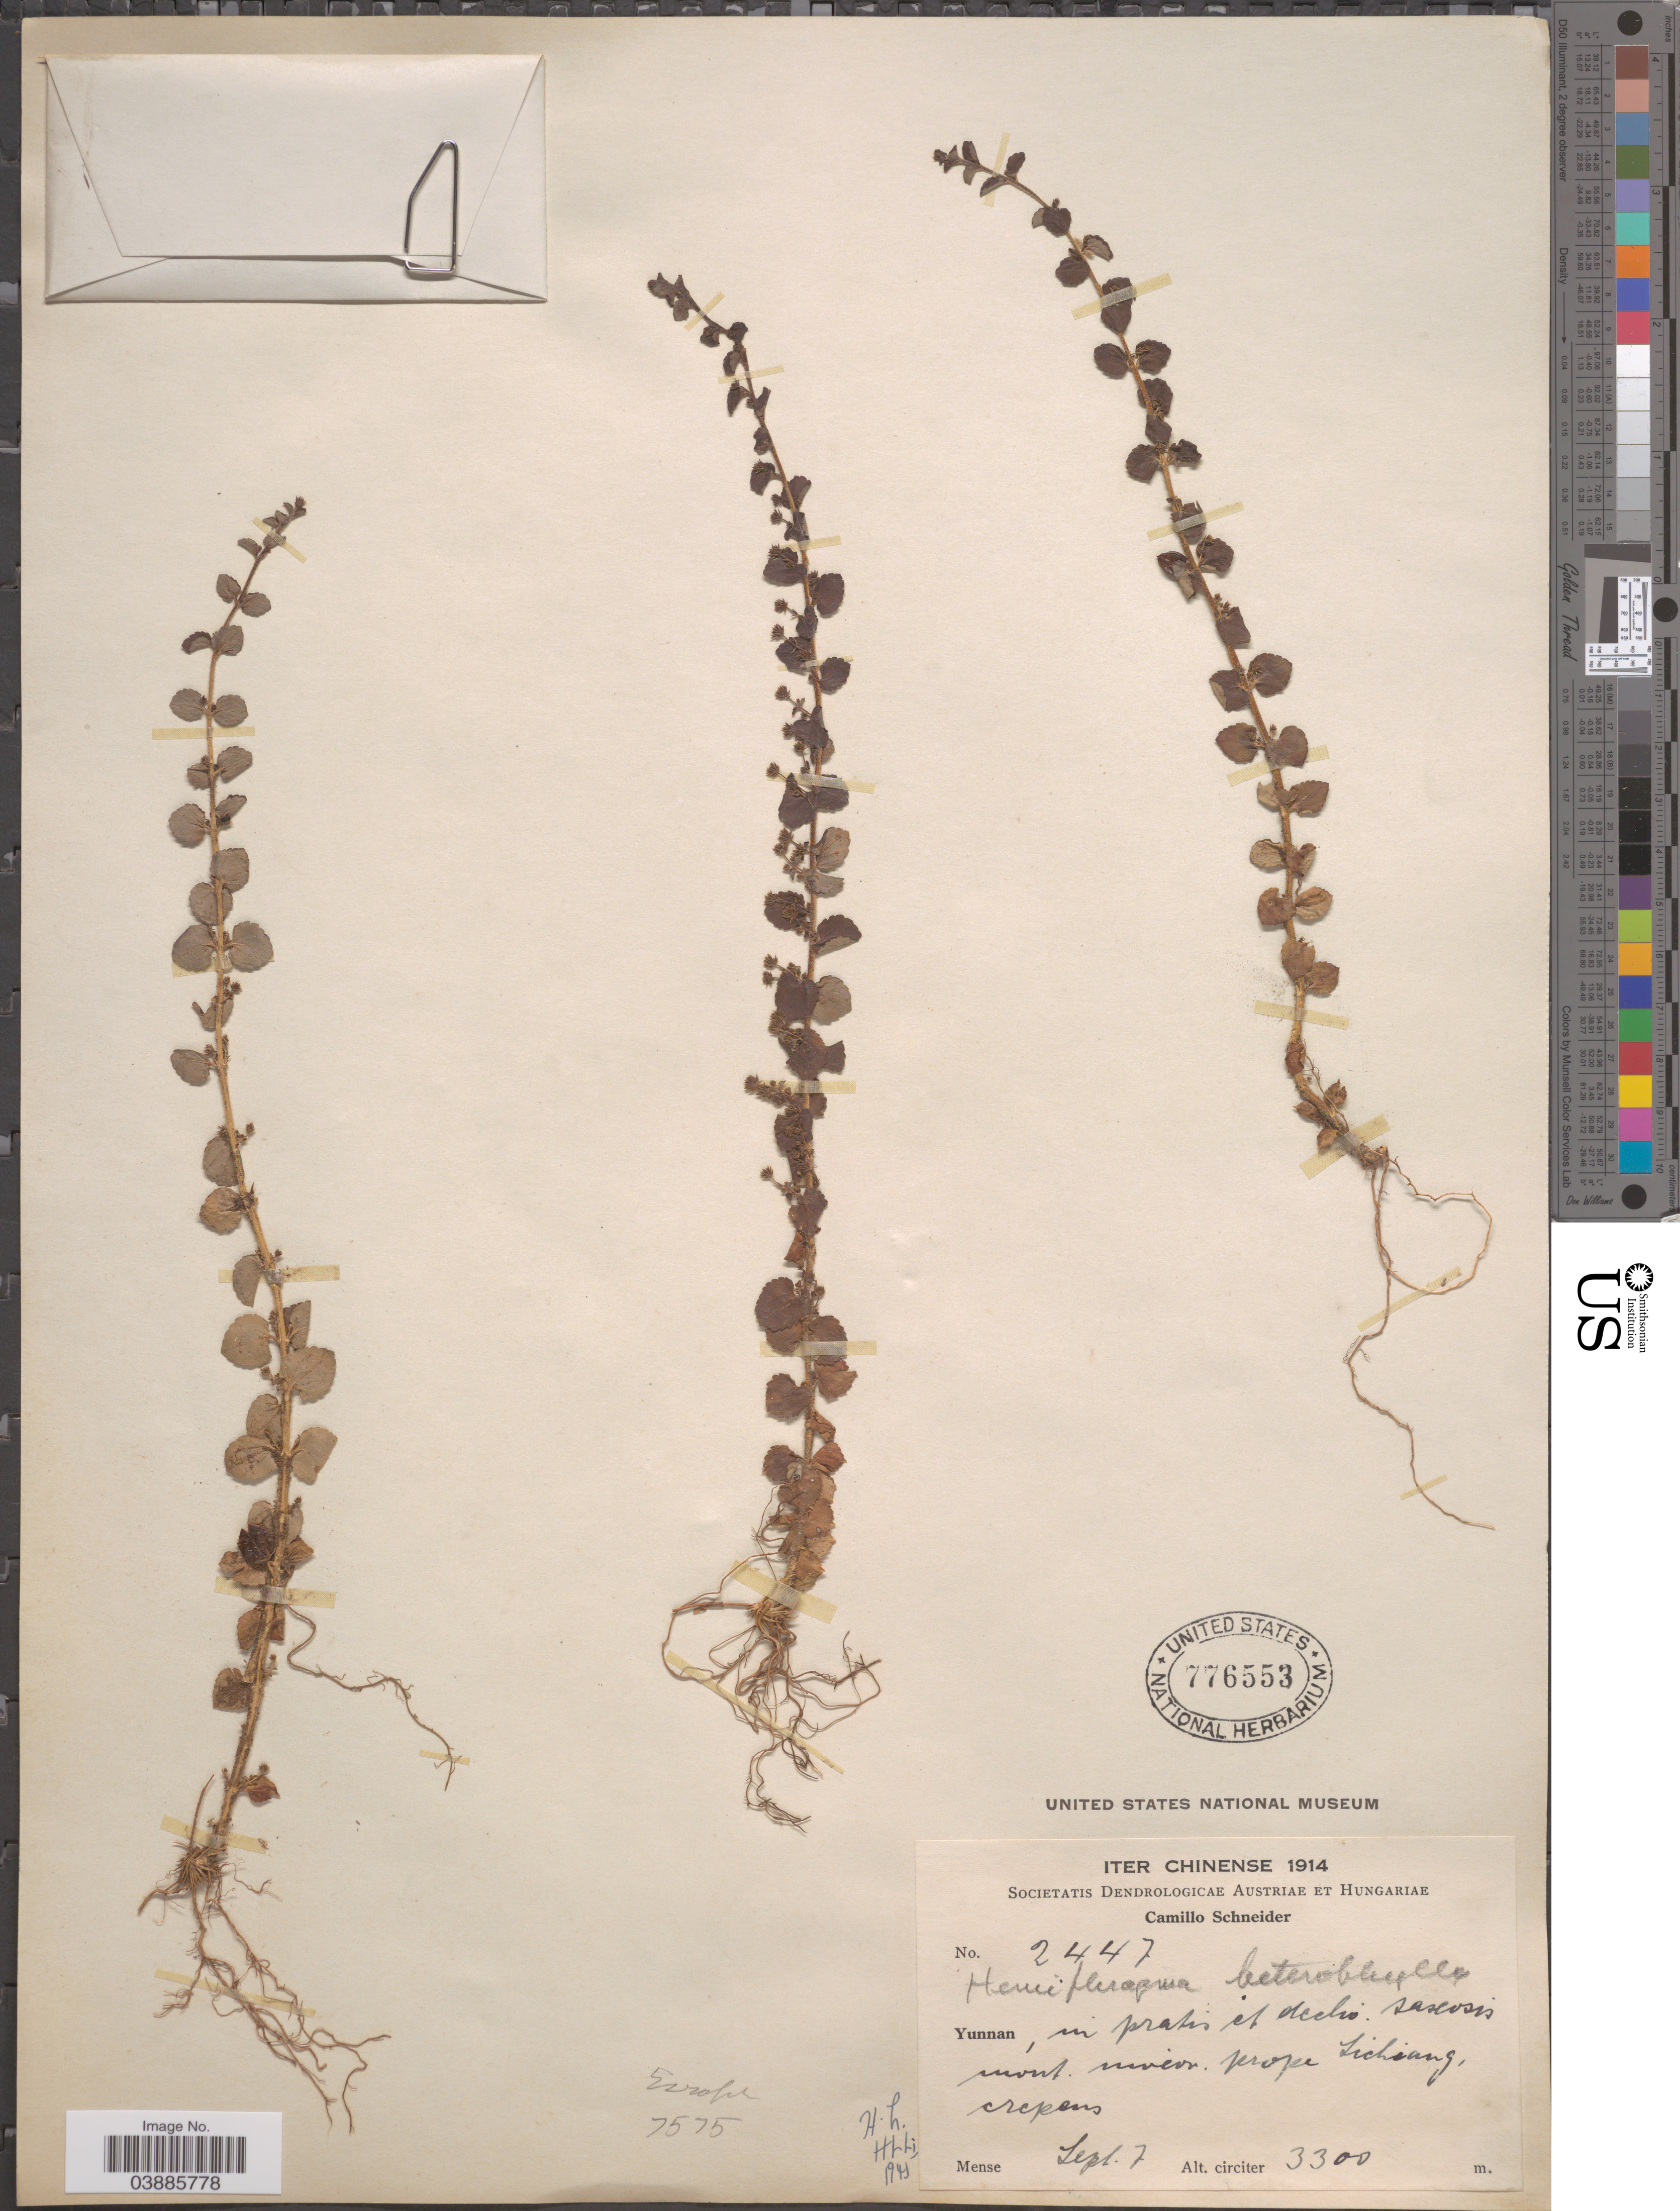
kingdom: Plantae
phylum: Tracheophyta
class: Magnoliopsida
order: Lamiales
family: Plantaginaceae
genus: Hemiphragma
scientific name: Hemiphragma heterophyllum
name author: Wall.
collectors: C. K. Schneider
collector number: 2447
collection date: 1914-09-07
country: China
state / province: Yunnan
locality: Yunnan, in pratis et declio saxosis mont. niveor prope Lichiang, crepens.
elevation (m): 3300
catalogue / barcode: US 776553